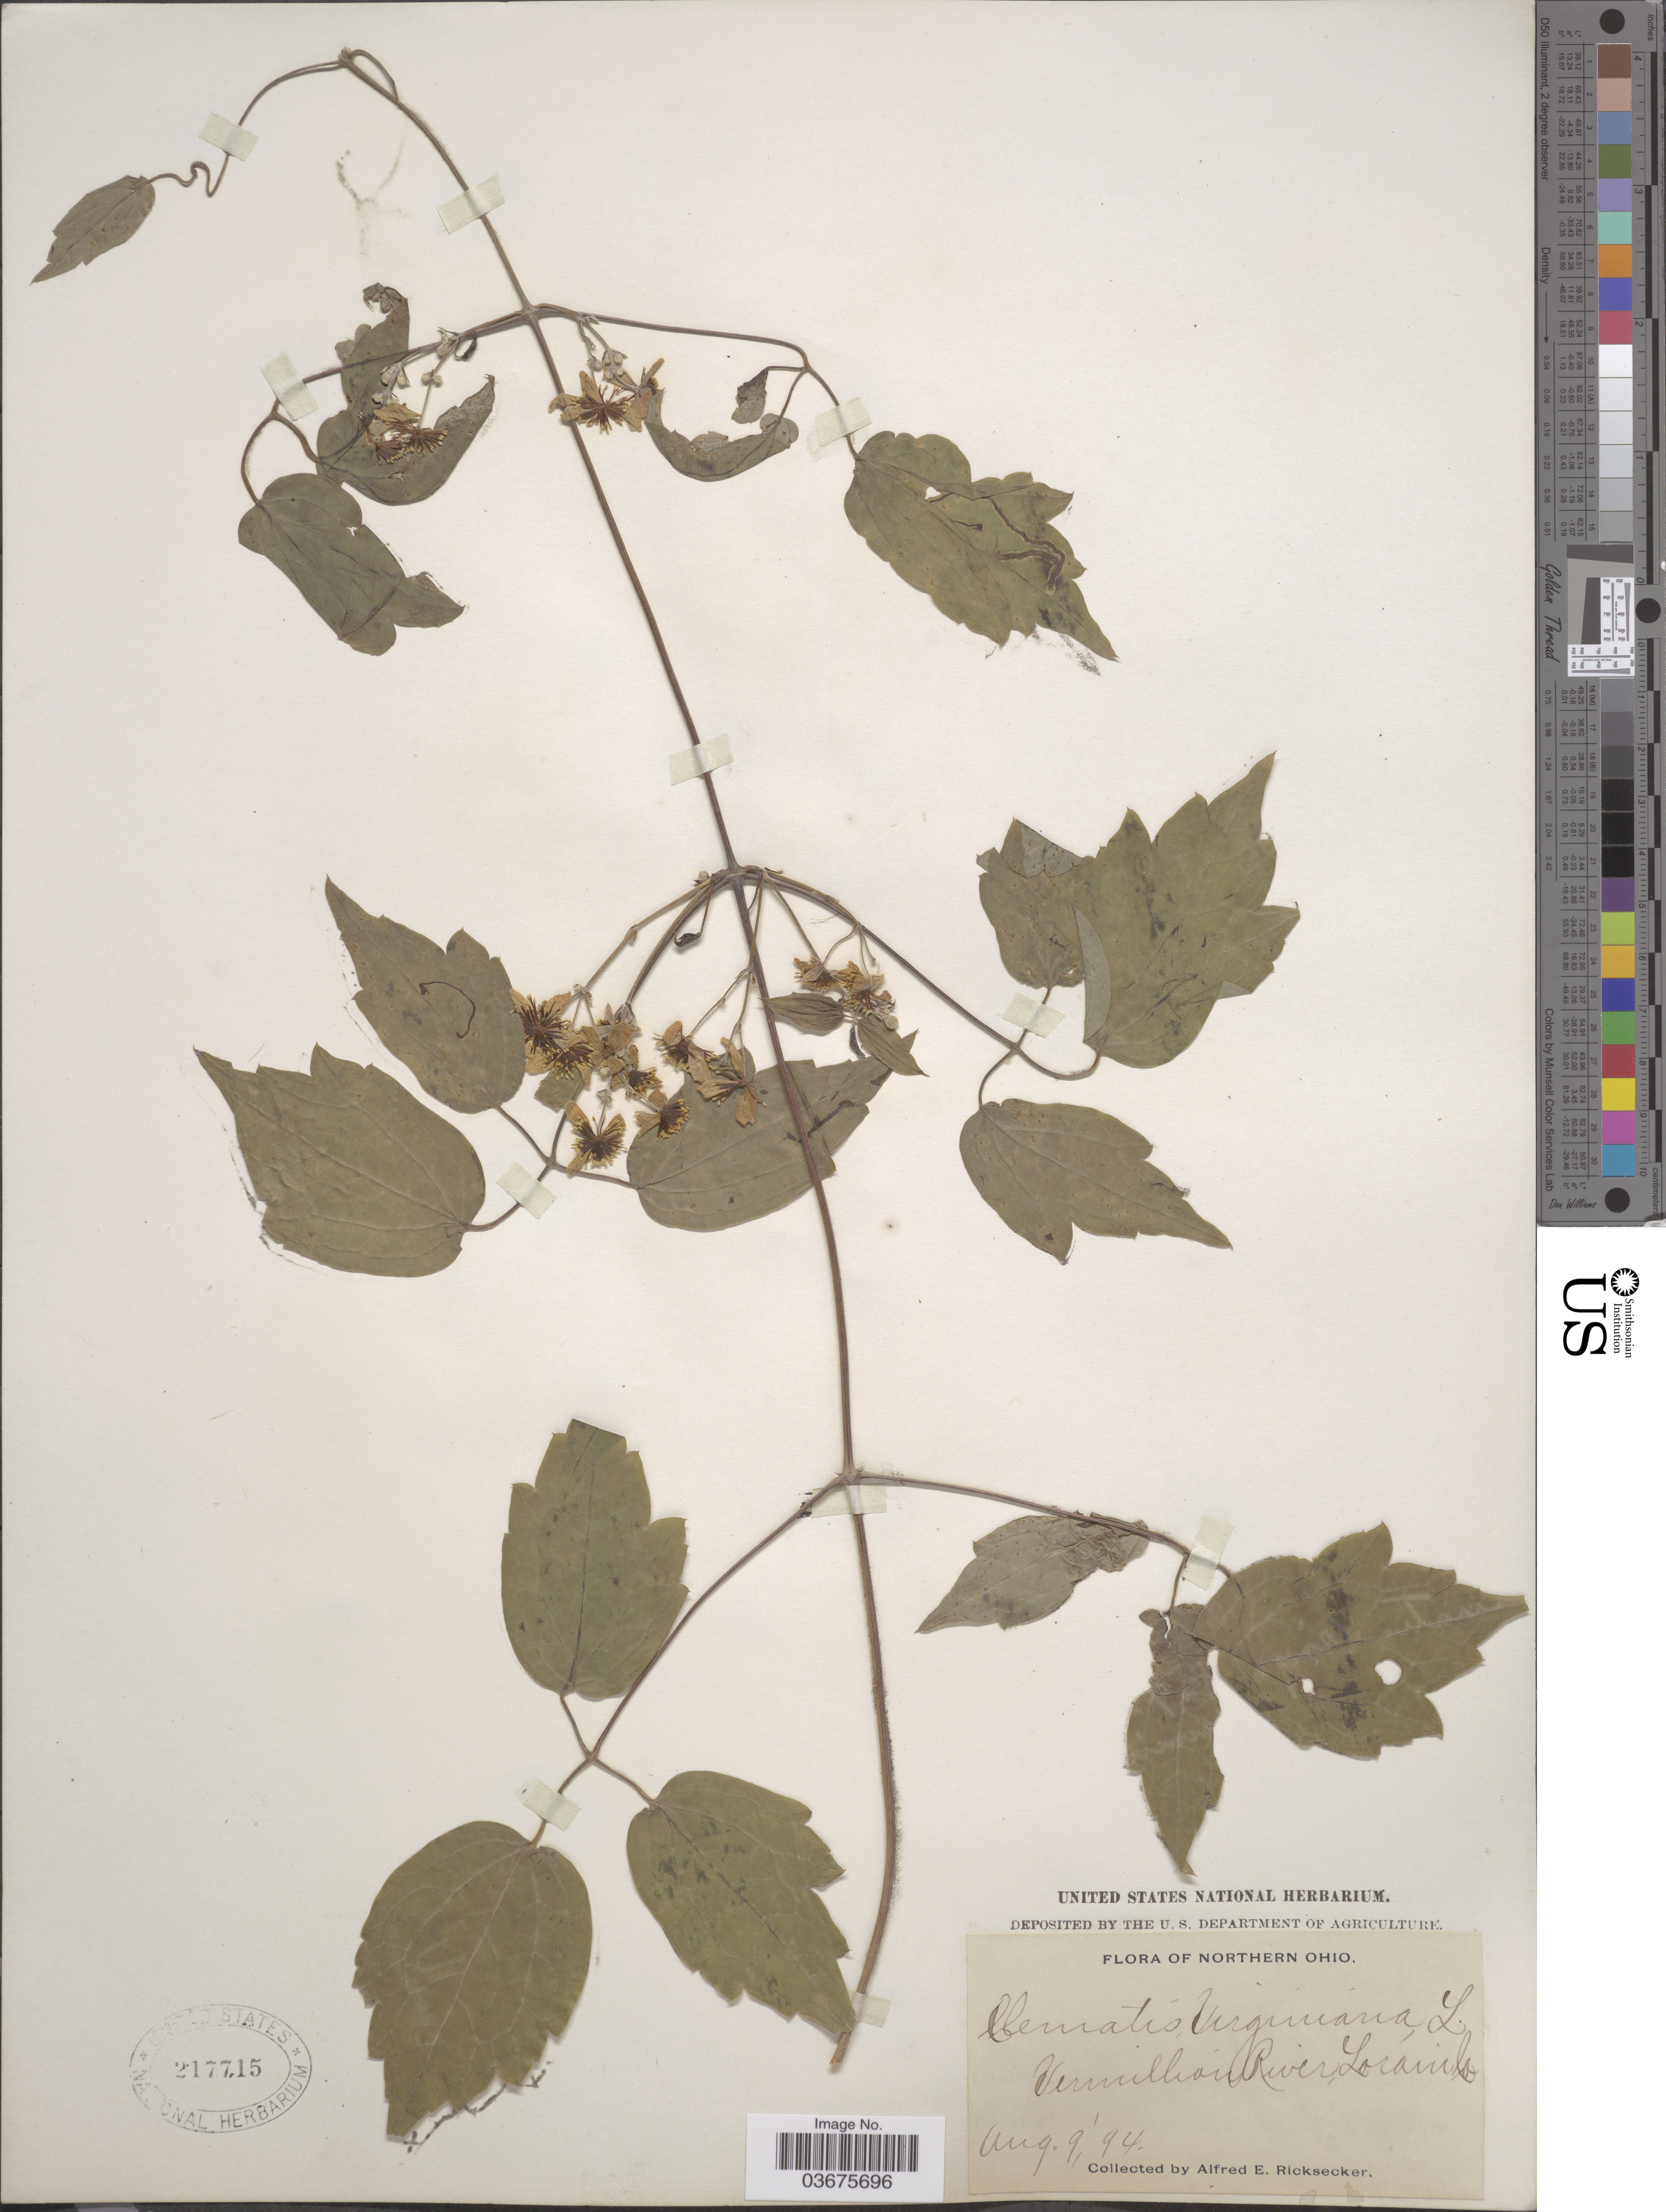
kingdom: Plantae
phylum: Tracheophyta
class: Magnoliopsida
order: Ranunculales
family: Ranunculaceae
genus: Clematis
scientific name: Clematis virginiana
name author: L.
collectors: A. E. Ricksecker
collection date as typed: Transcribed d/m/y: 9/8/94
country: United States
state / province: Ohio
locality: Northern Ohio. Vermillion River, Lorain Co.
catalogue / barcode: US 217715